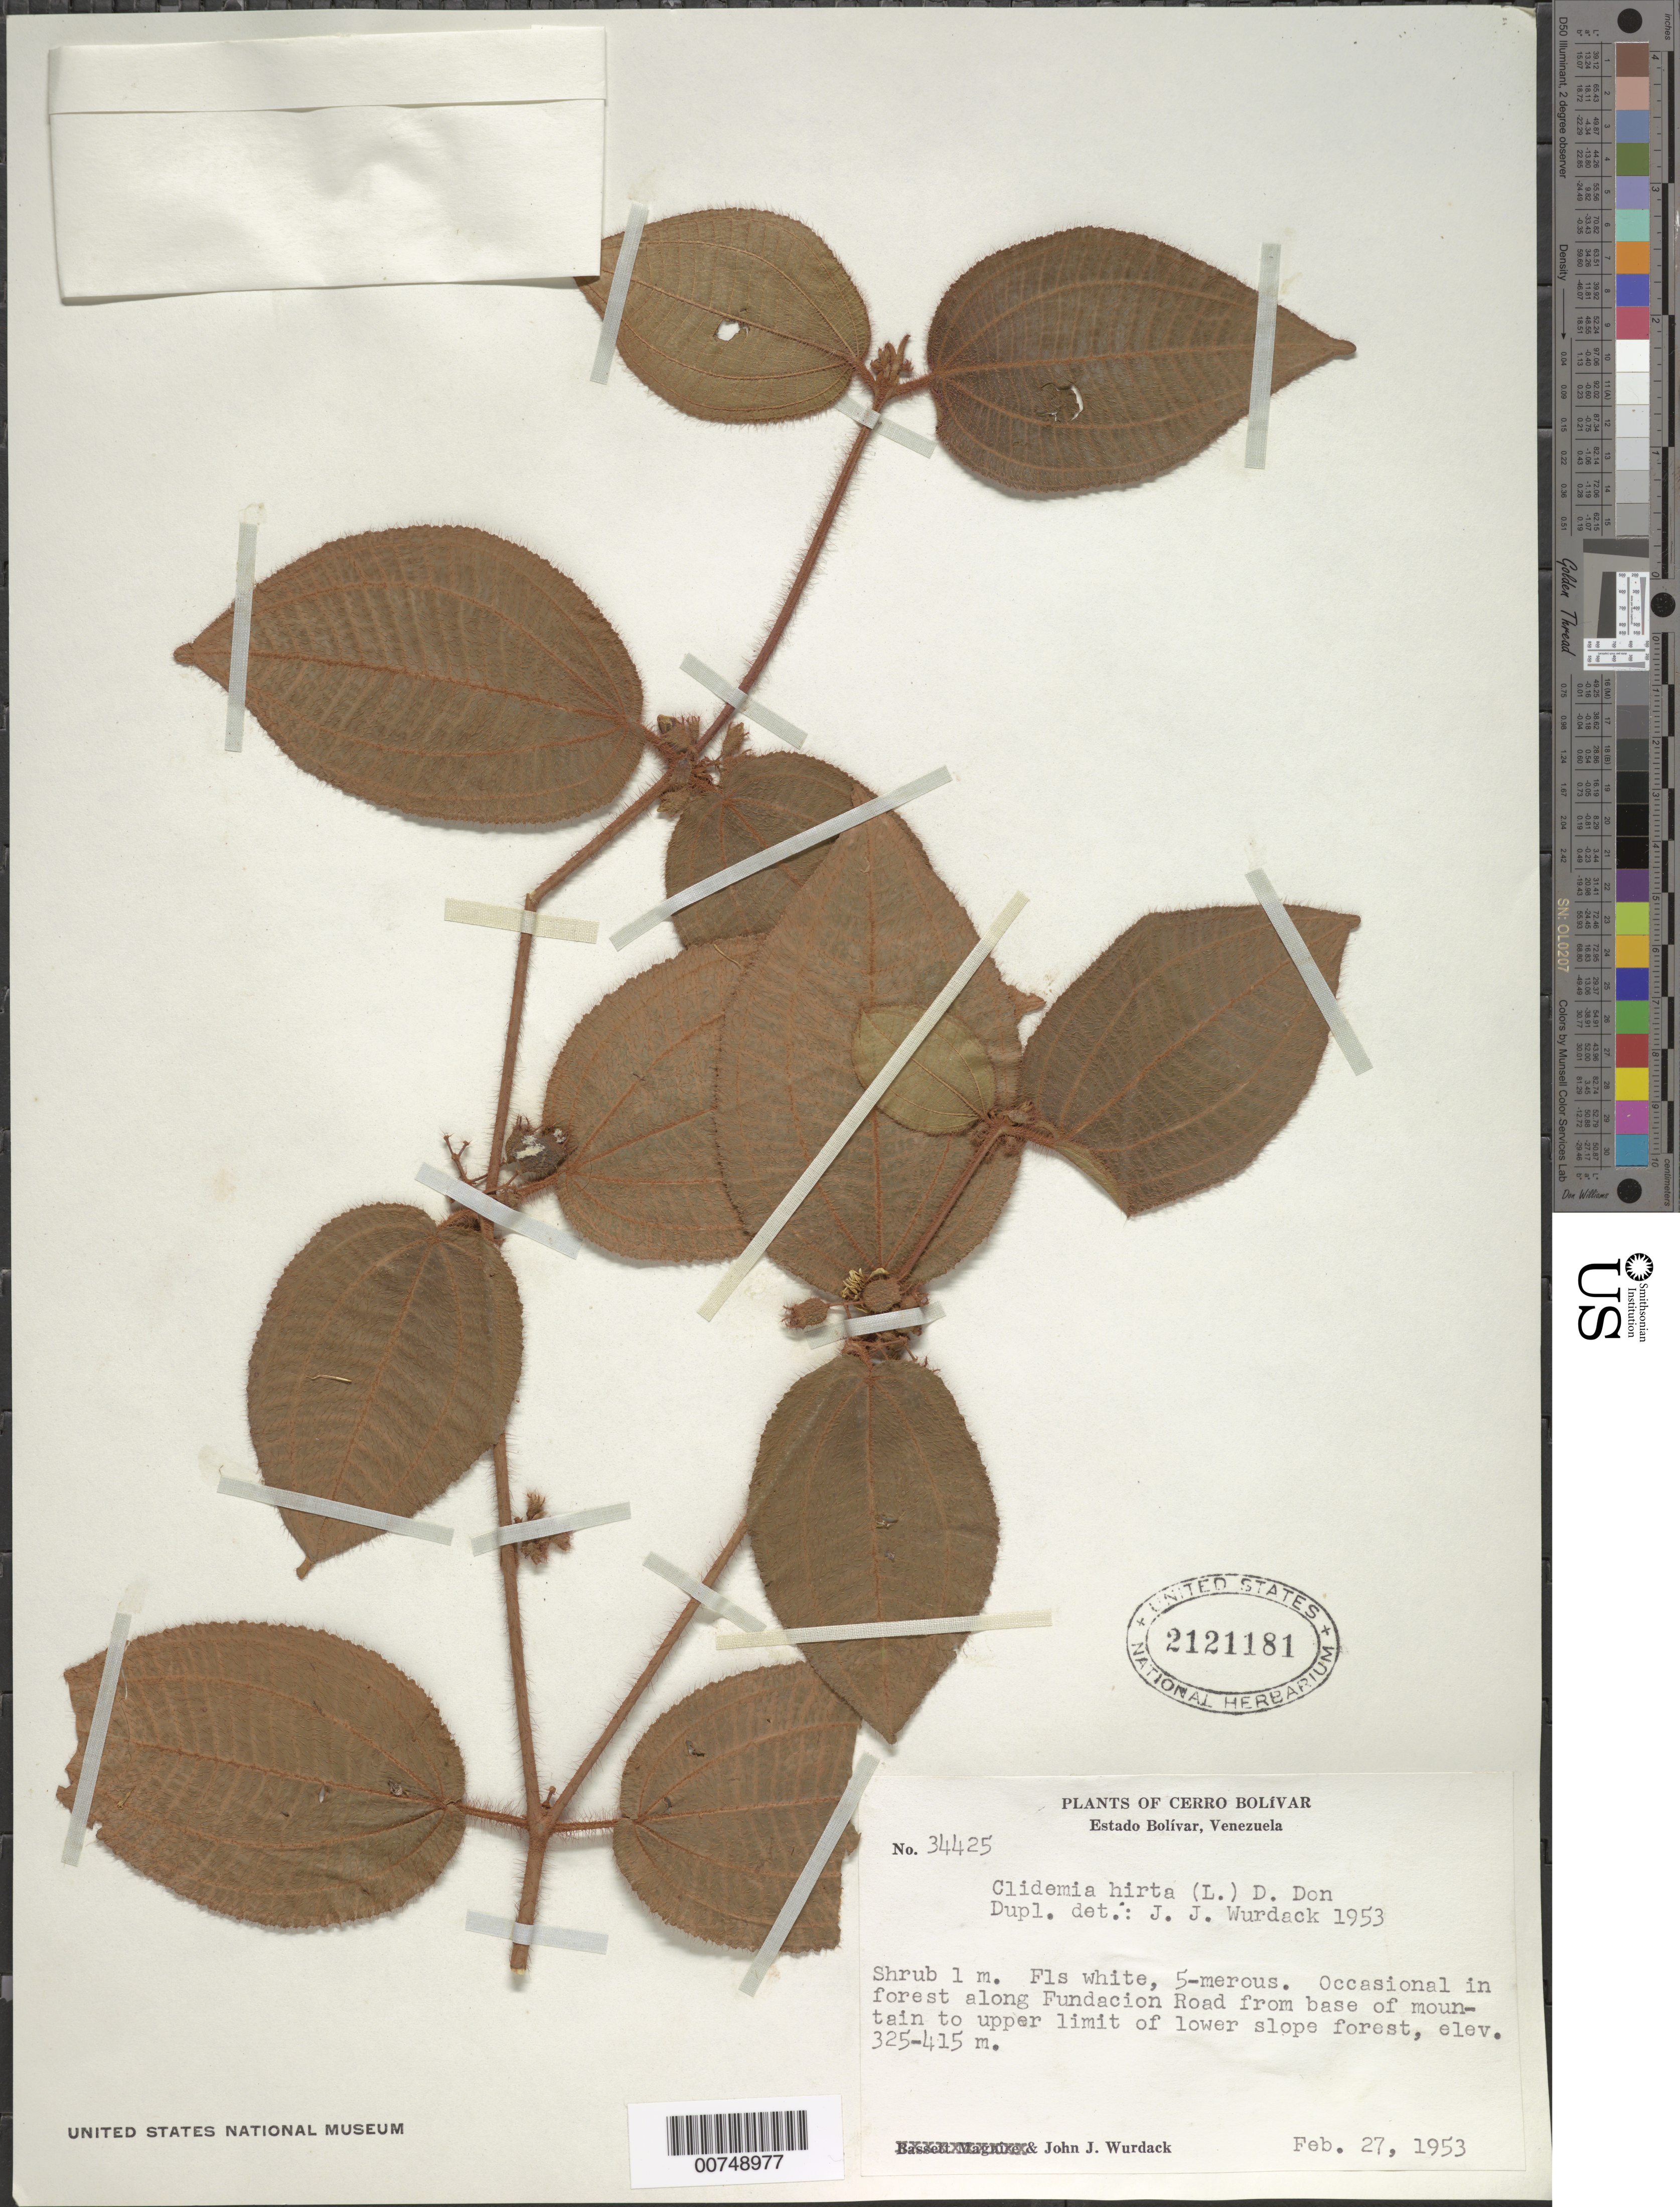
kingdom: Plantae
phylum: Tracheophyta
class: Magnoliopsida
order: Myrtales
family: Melastomataceae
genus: Clidemia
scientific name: Clidemia hirta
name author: (L.) D. Don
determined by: Wurdack, John J., (US), US (UNITED STATES)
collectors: J. J. Wurdack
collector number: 34425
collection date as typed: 27-Feb-53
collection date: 1953-02-27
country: Venezuela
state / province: Bolívar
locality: Fundacion Road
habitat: Forest along road from base of mountain to upper limit of lower slope forest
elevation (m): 325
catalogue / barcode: US 2121181